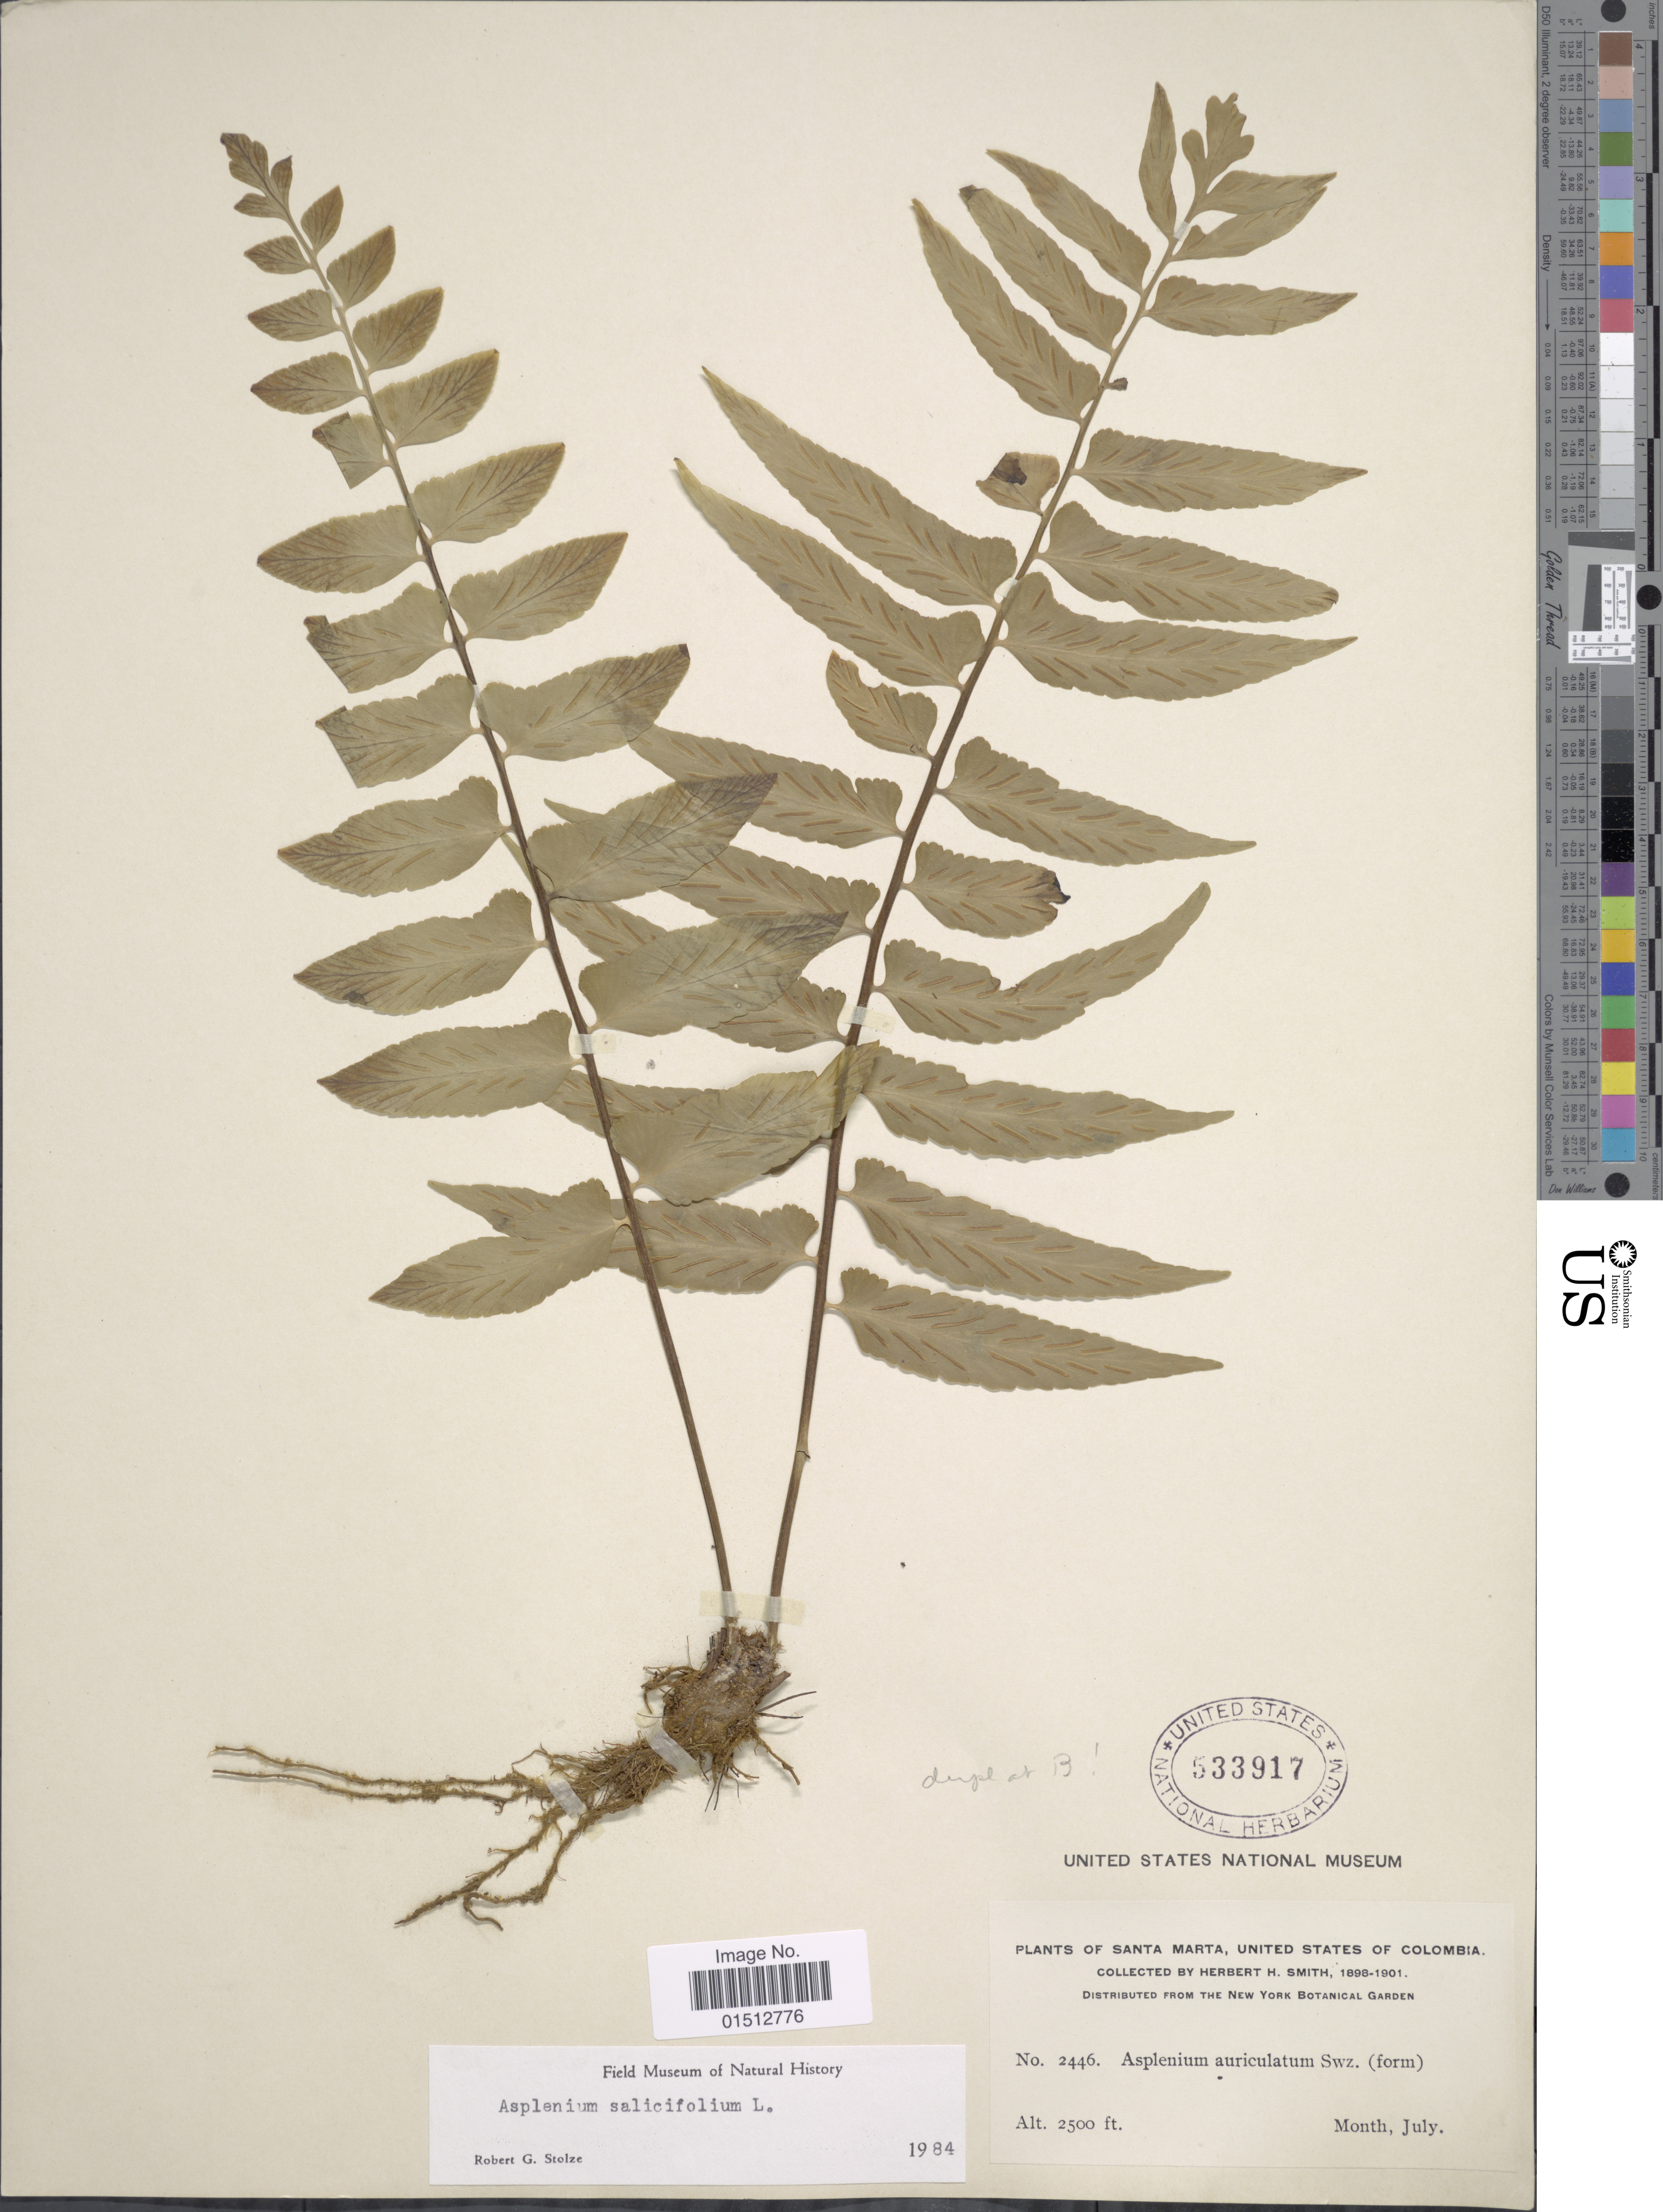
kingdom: Plantae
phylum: Tracheophyta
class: Polypodiopsida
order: Polypodiales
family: Aspleniaceae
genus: Asplenium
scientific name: Asplenium salicifolium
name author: L.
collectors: Herbert H. Smith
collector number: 2446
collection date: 1898-07/1901-07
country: Colombia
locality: Santa Marta, United States of Colombia.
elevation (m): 762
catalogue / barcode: US 533917